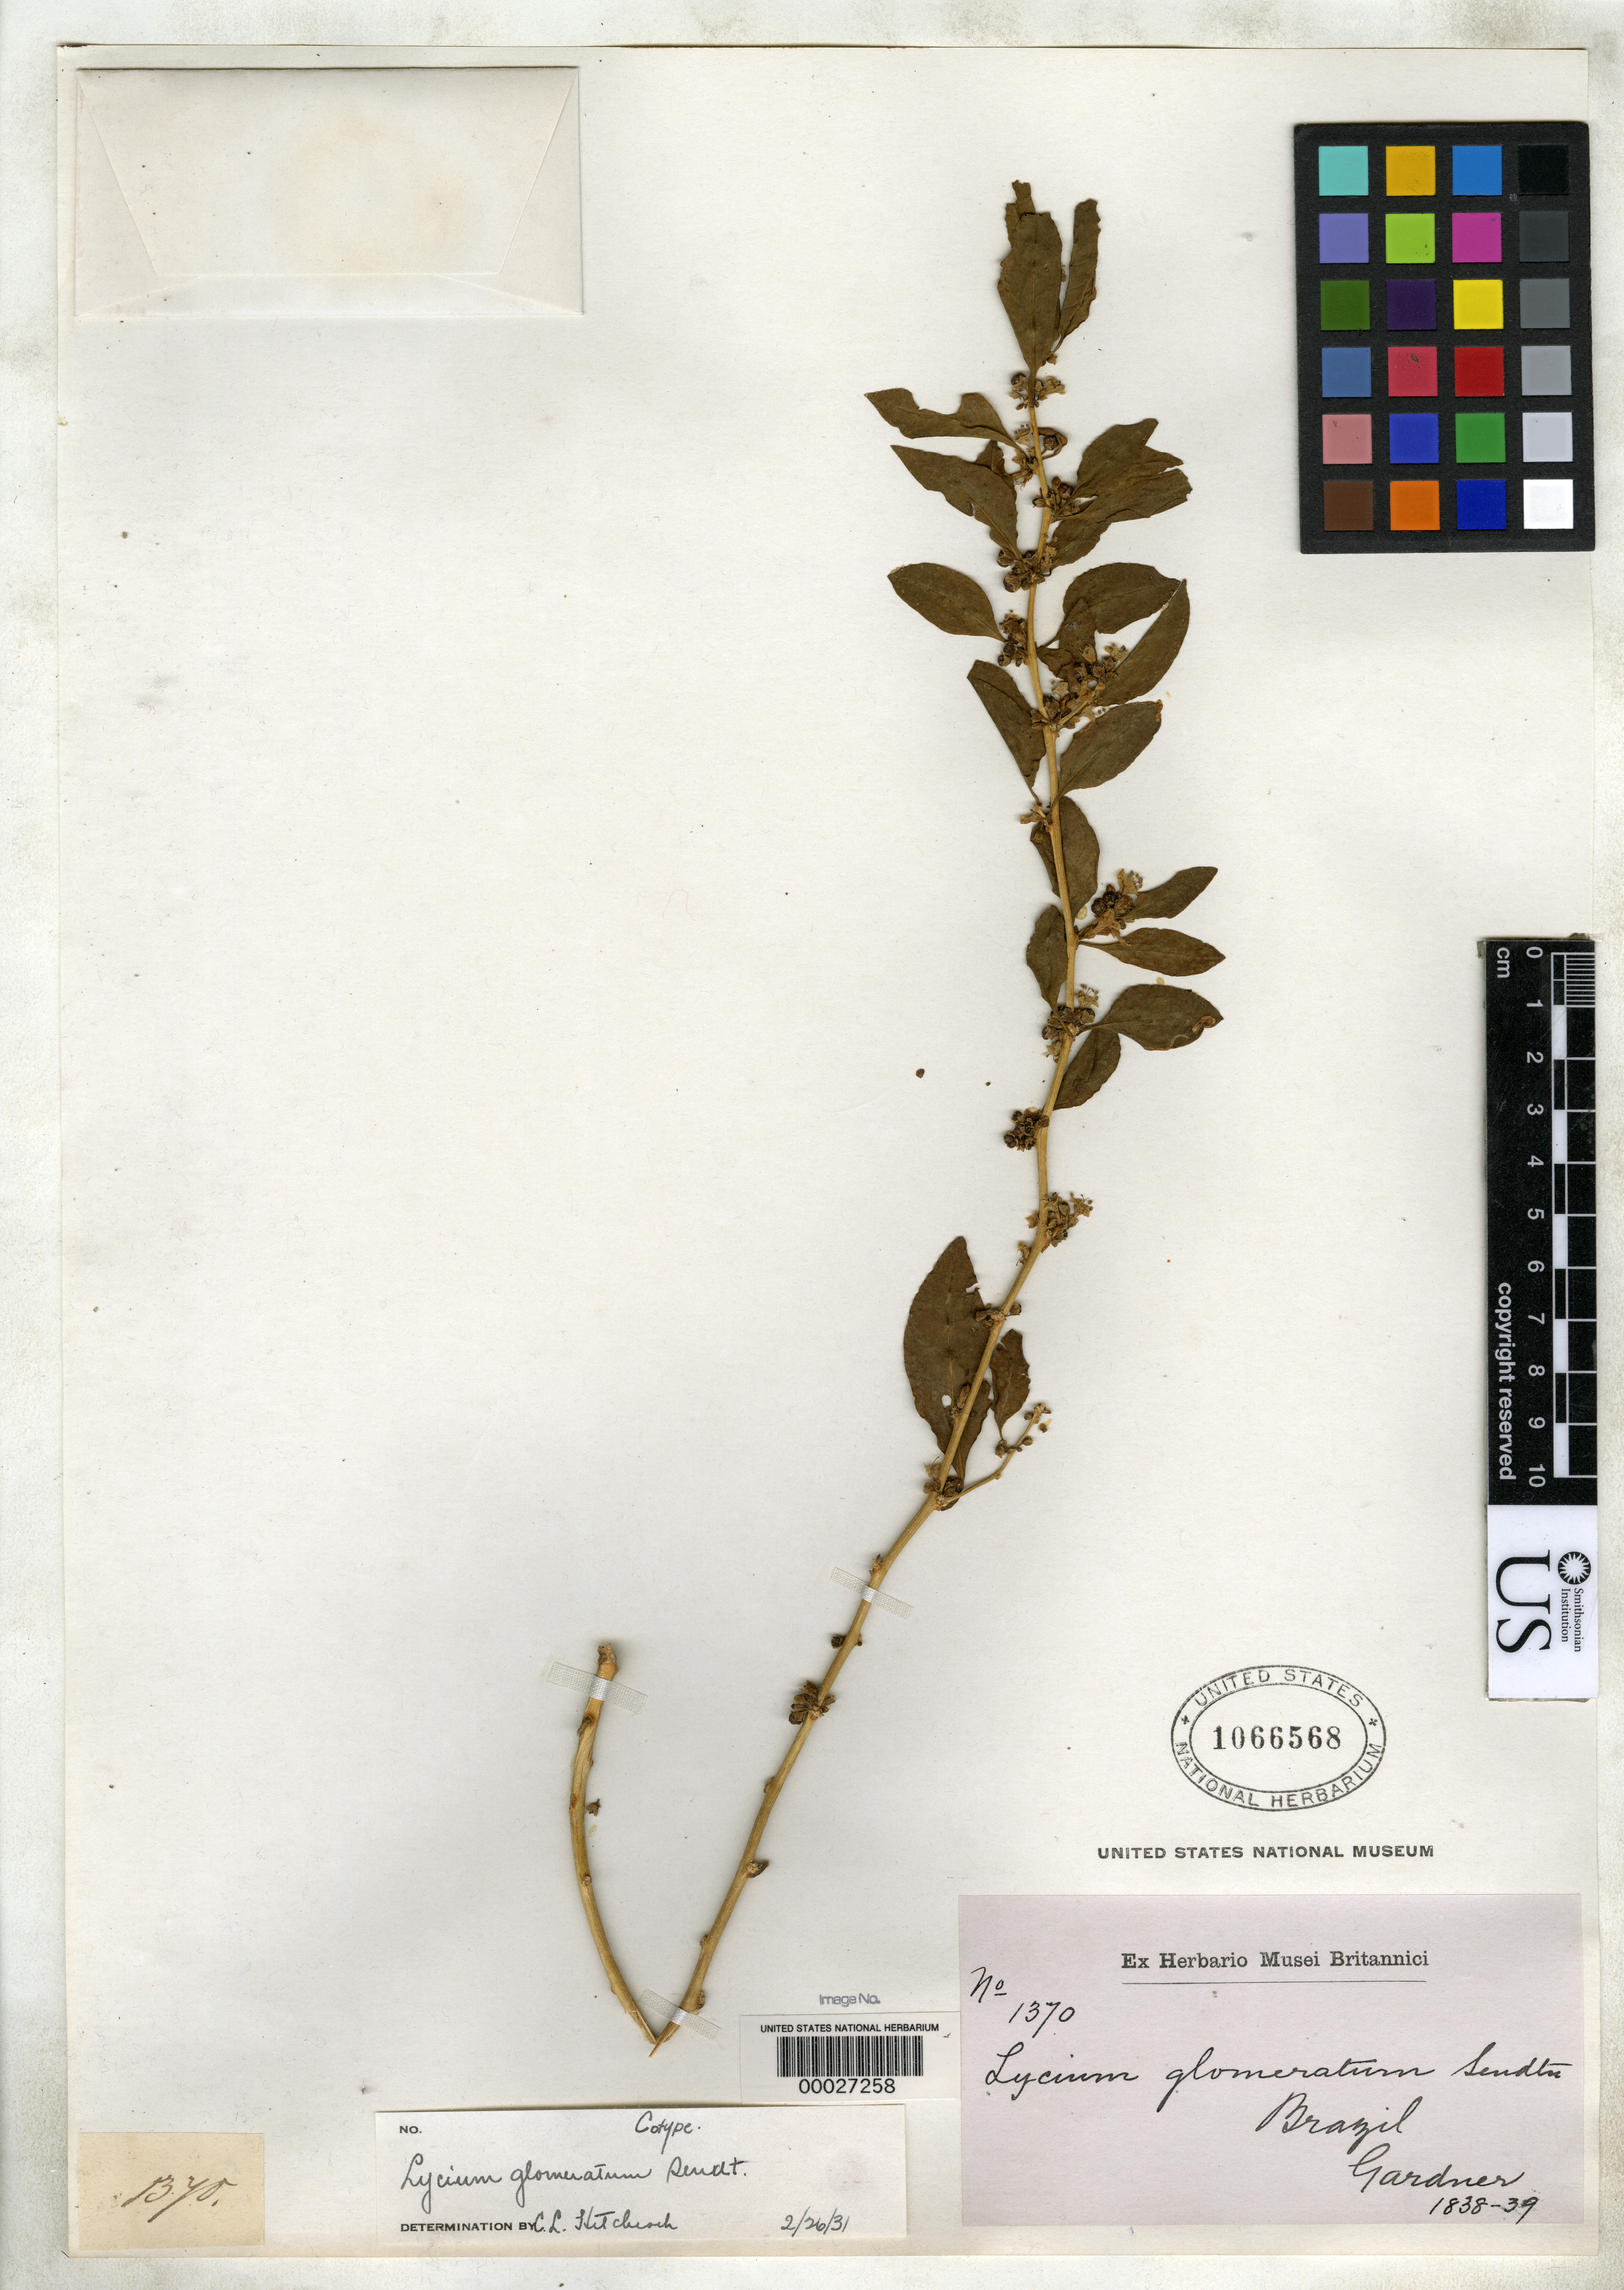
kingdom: Plantae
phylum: Tracheophyta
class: Magnoliopsida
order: Solanales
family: Solanaceae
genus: Lycium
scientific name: Lycium glomeratum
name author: Sendtn. in Mart.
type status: Isotype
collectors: G. Gardner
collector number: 1370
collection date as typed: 1838 to -- --- 1839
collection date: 1838/1839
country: Brazil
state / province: Alagoas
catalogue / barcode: US 1066568